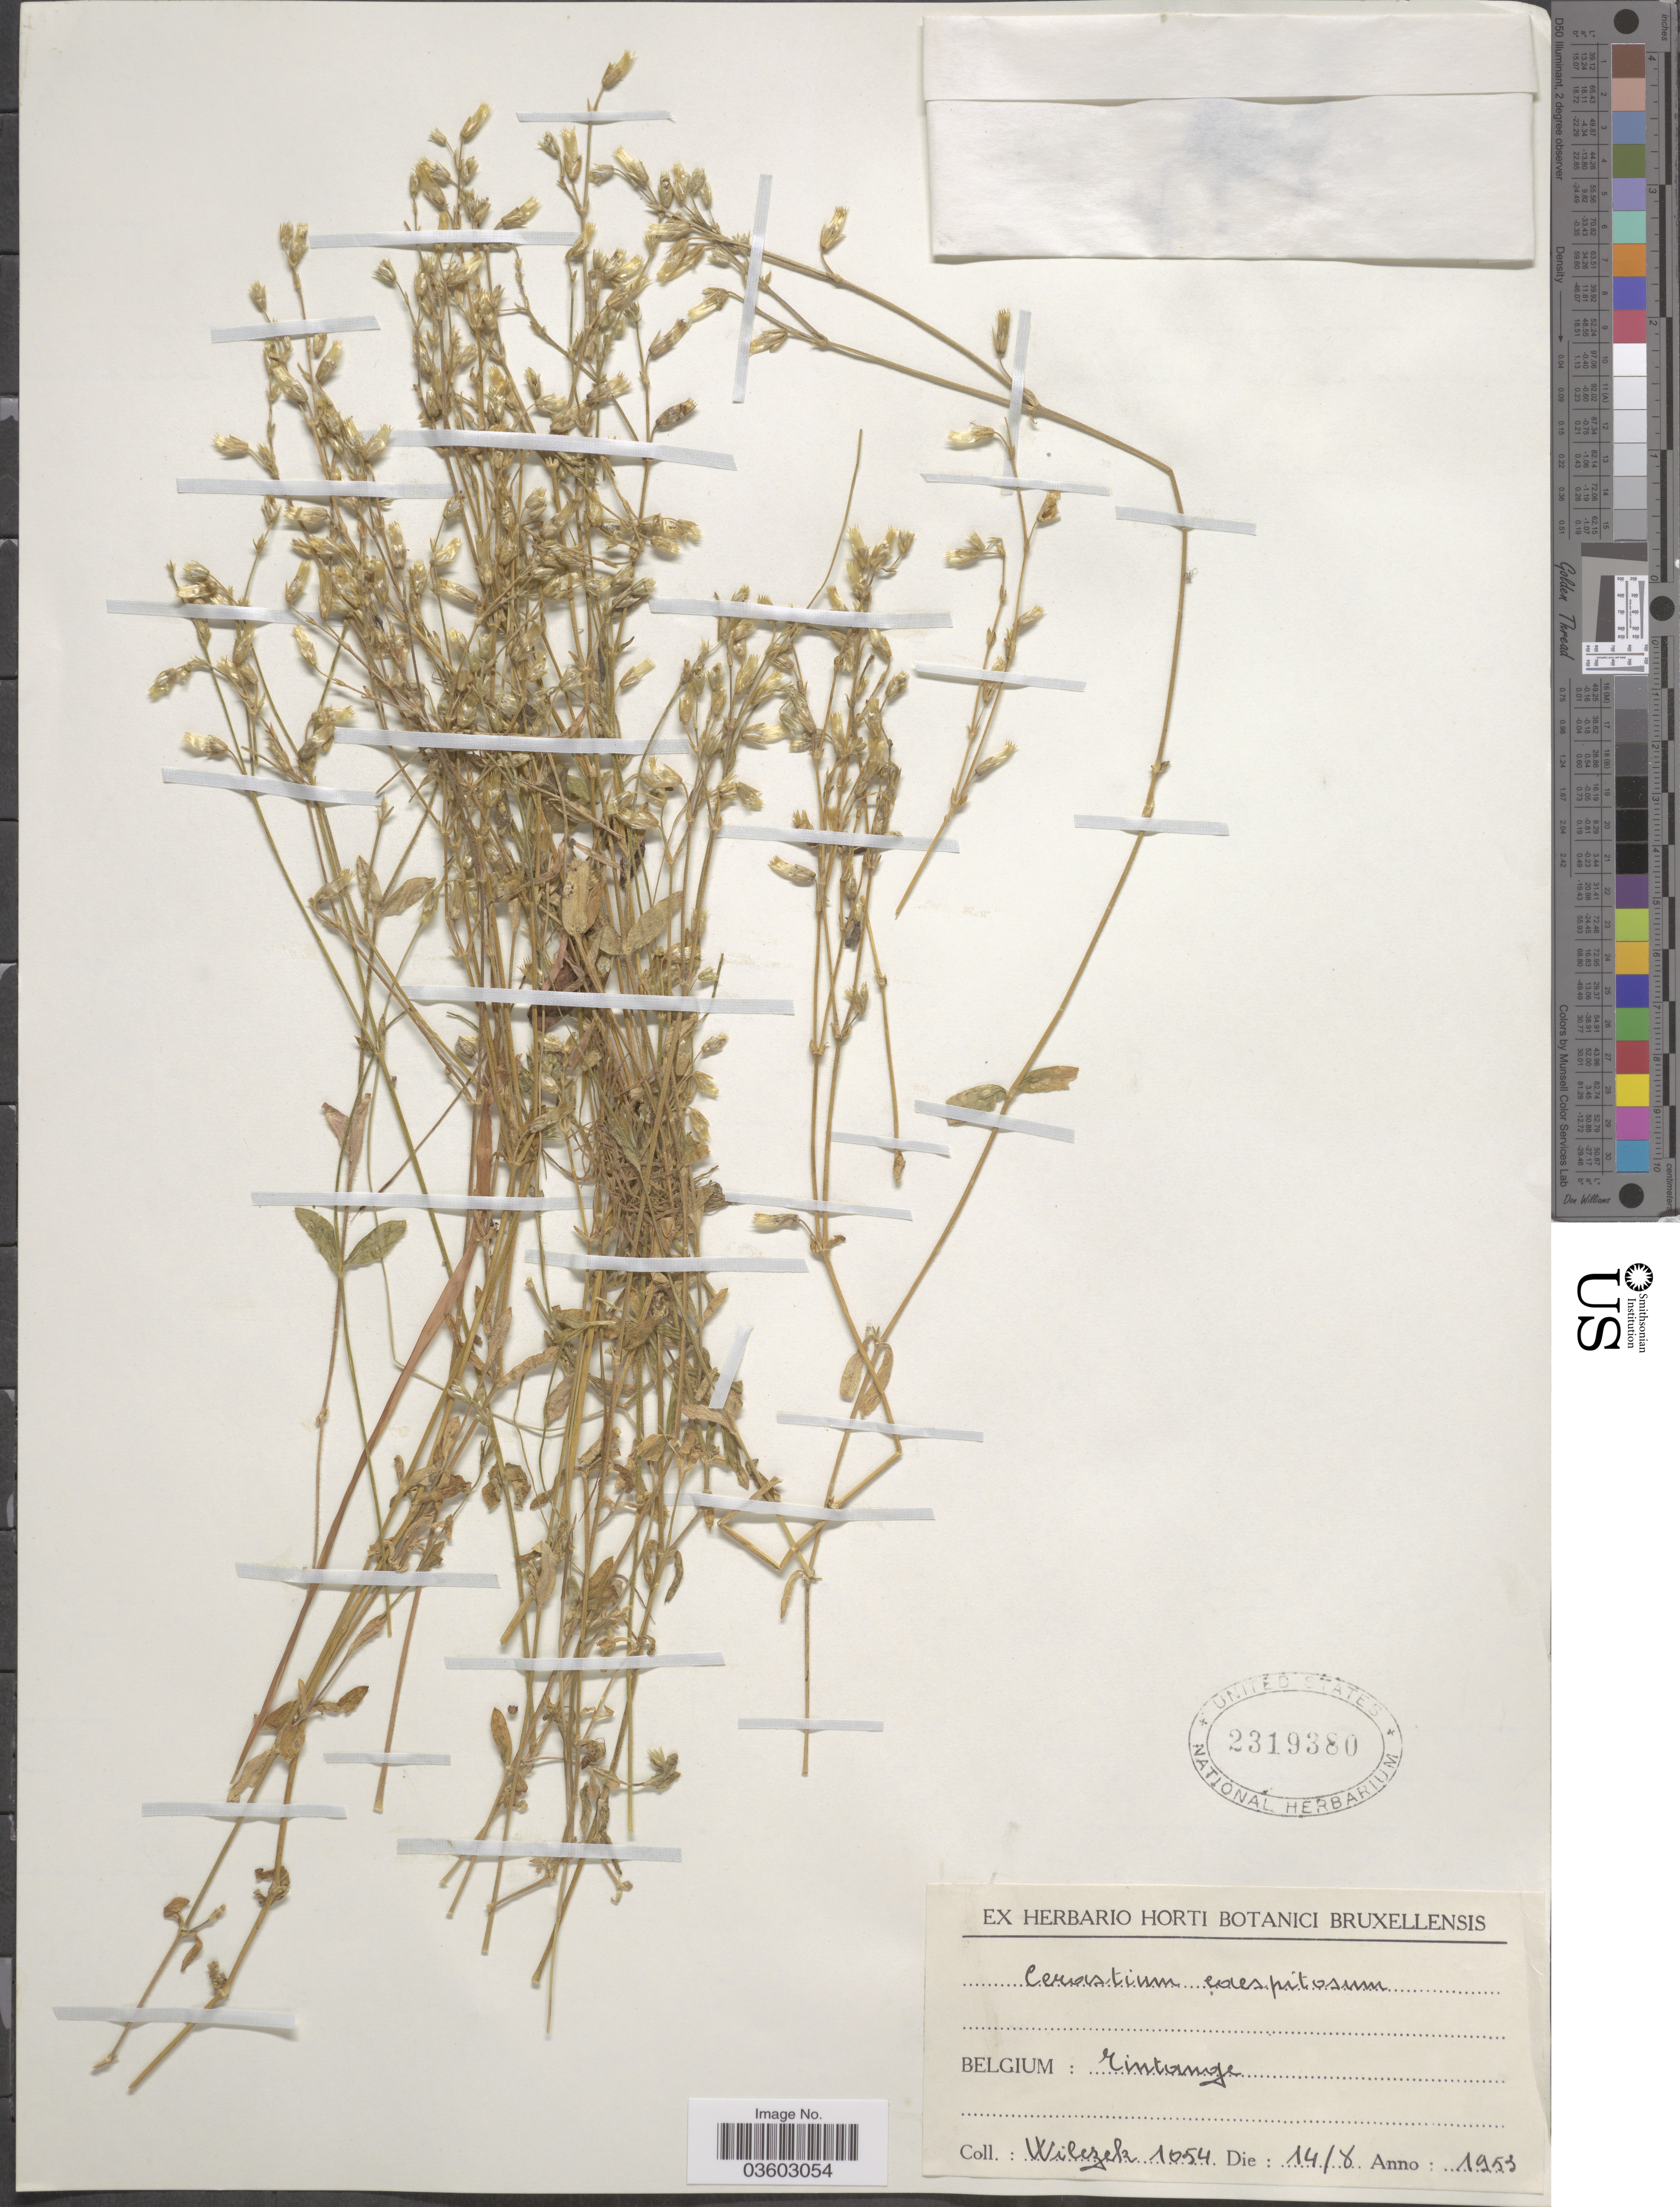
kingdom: Plantae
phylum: Tracheophyta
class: Magnoliopsida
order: Caryophyllales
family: Caryophyllaceae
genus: Cerastium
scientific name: Cerastium caespitosum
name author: Rchb. & Kit.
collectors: Wilczek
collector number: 1054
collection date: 1953-08-14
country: Belgium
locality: Tintange.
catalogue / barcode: US 2319380